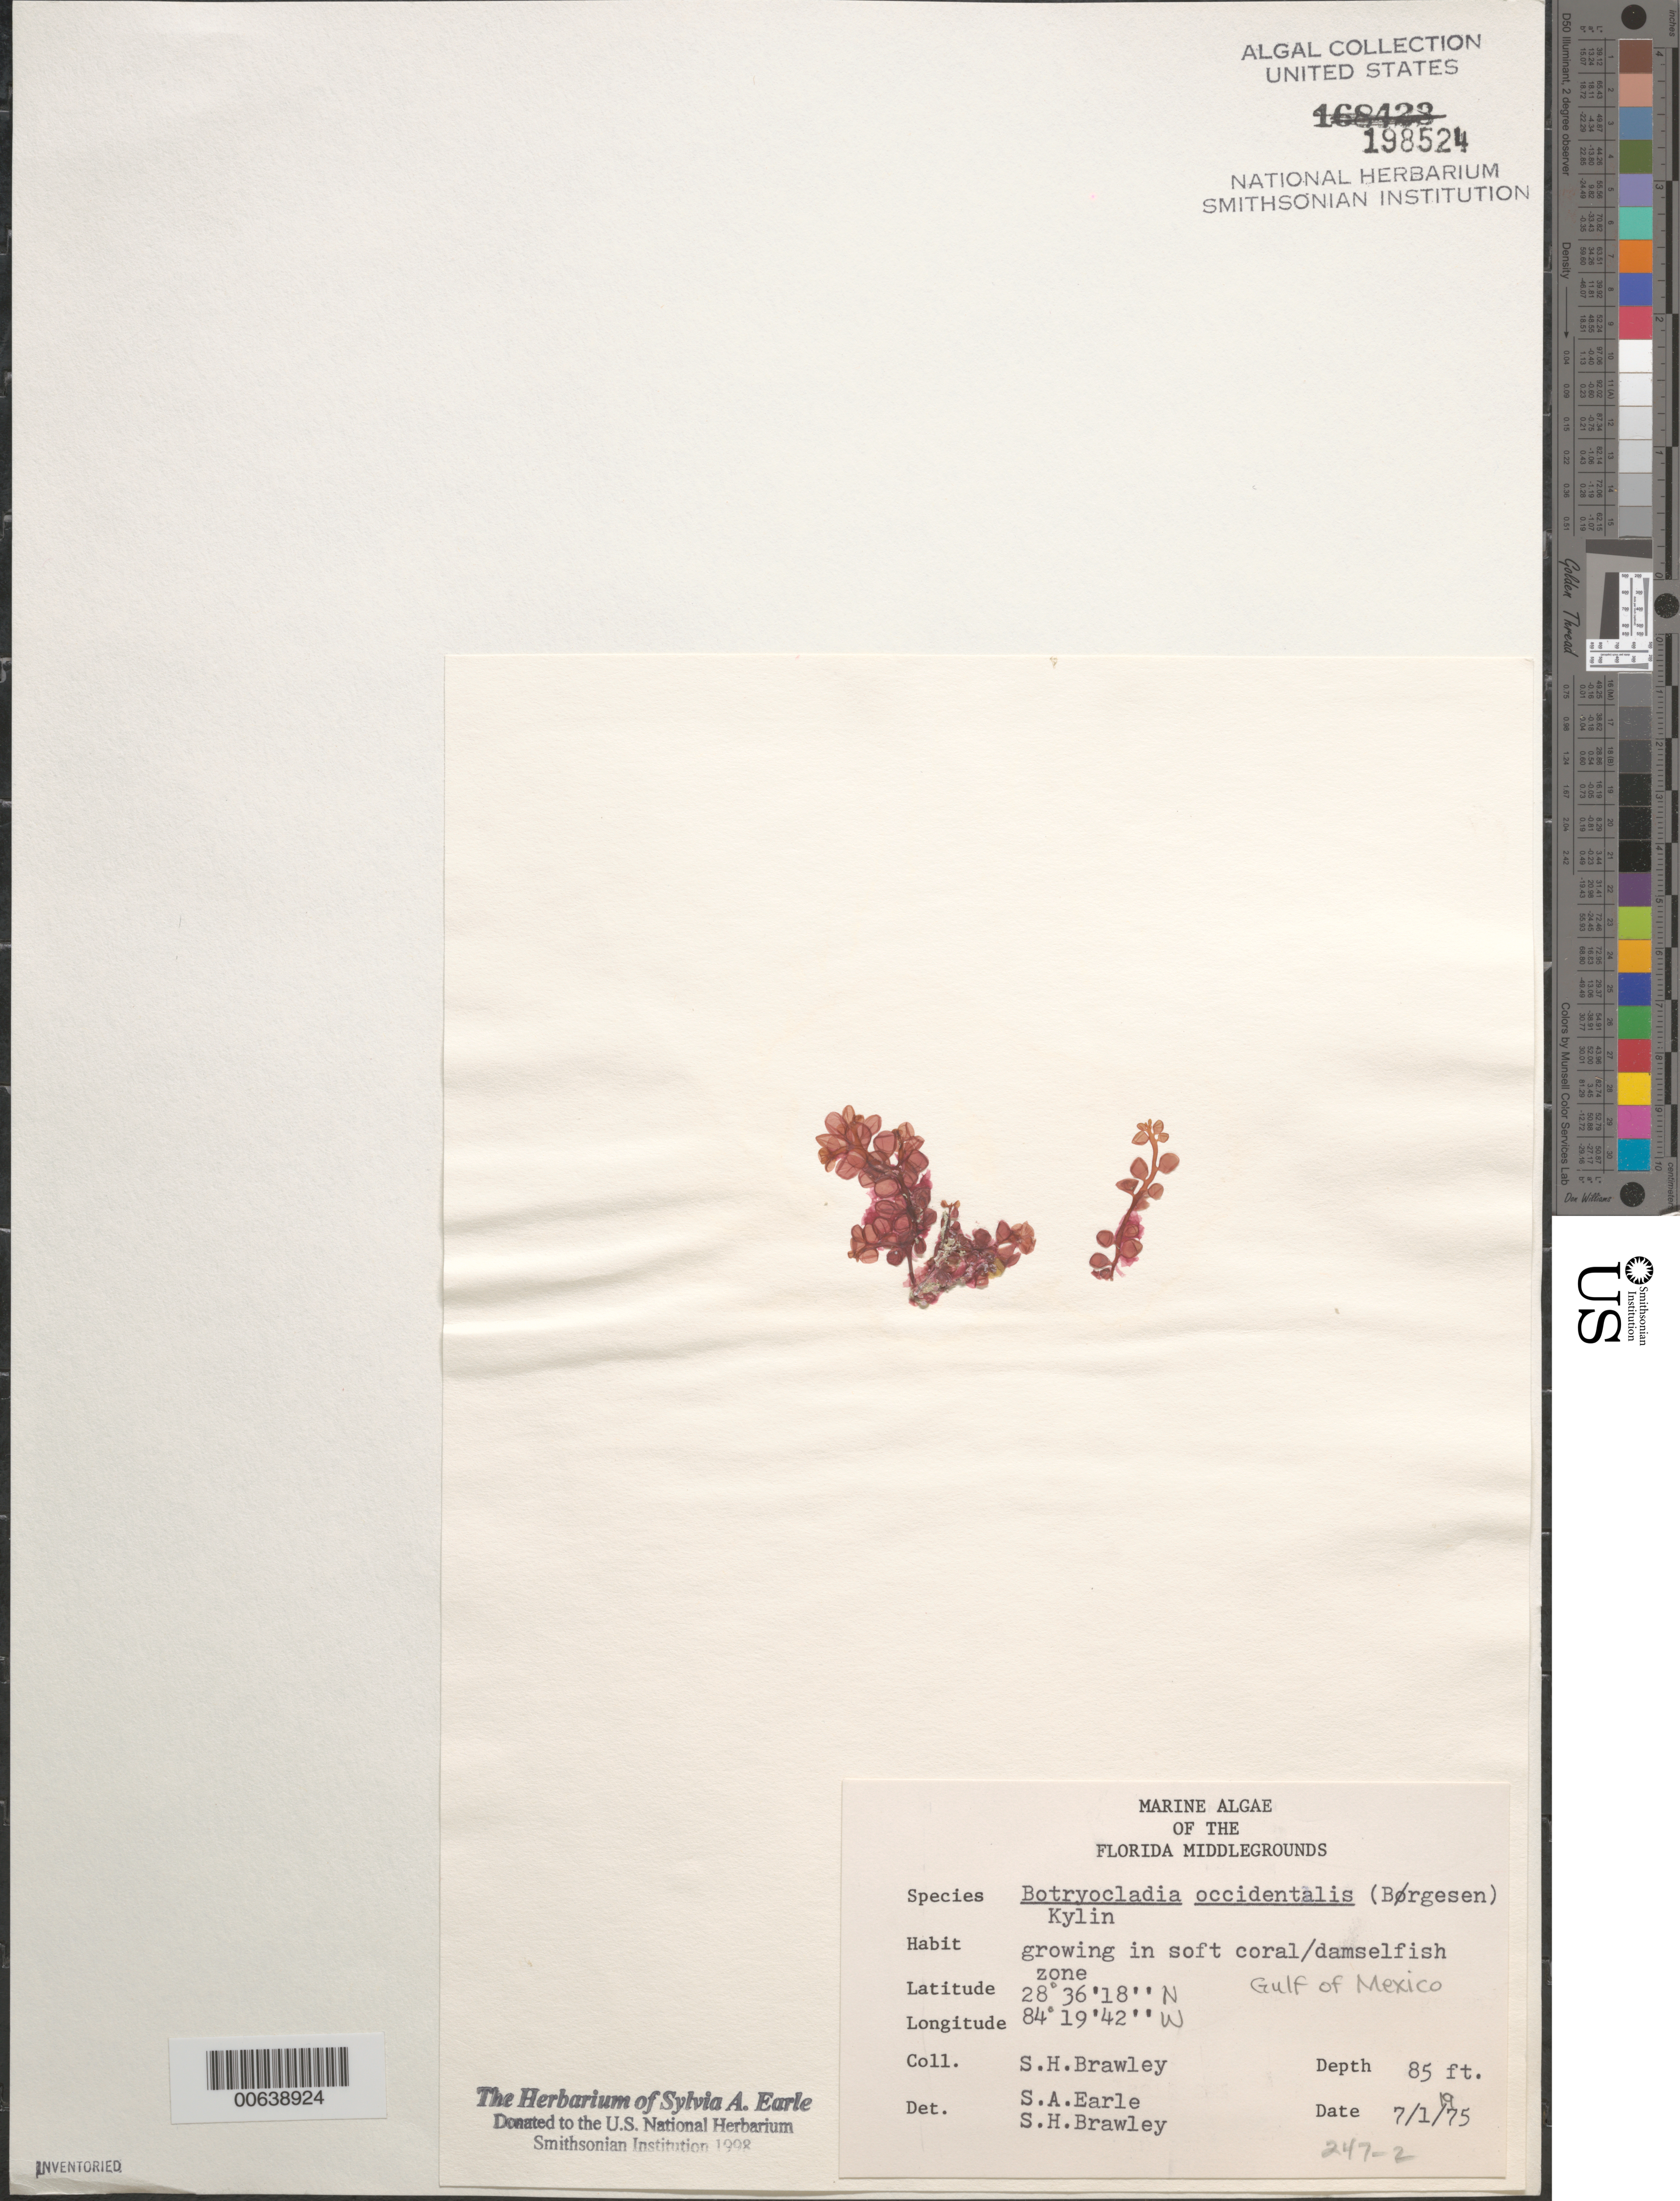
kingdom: Plantae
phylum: Rhodophyta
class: Florideophyceae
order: Rhodymeniales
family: Rhodymeniaceae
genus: Botryocladia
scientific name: Botryocladia occidentalis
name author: (Børgesen) Kylin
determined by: Earle, S. A.; Brawley, S. H.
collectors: S. Brawley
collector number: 247-2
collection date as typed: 01 Jul 1975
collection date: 1975-07-01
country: United States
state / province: Florida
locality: Florida Middle Grounds, Gulf of Mexico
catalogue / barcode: US 198524